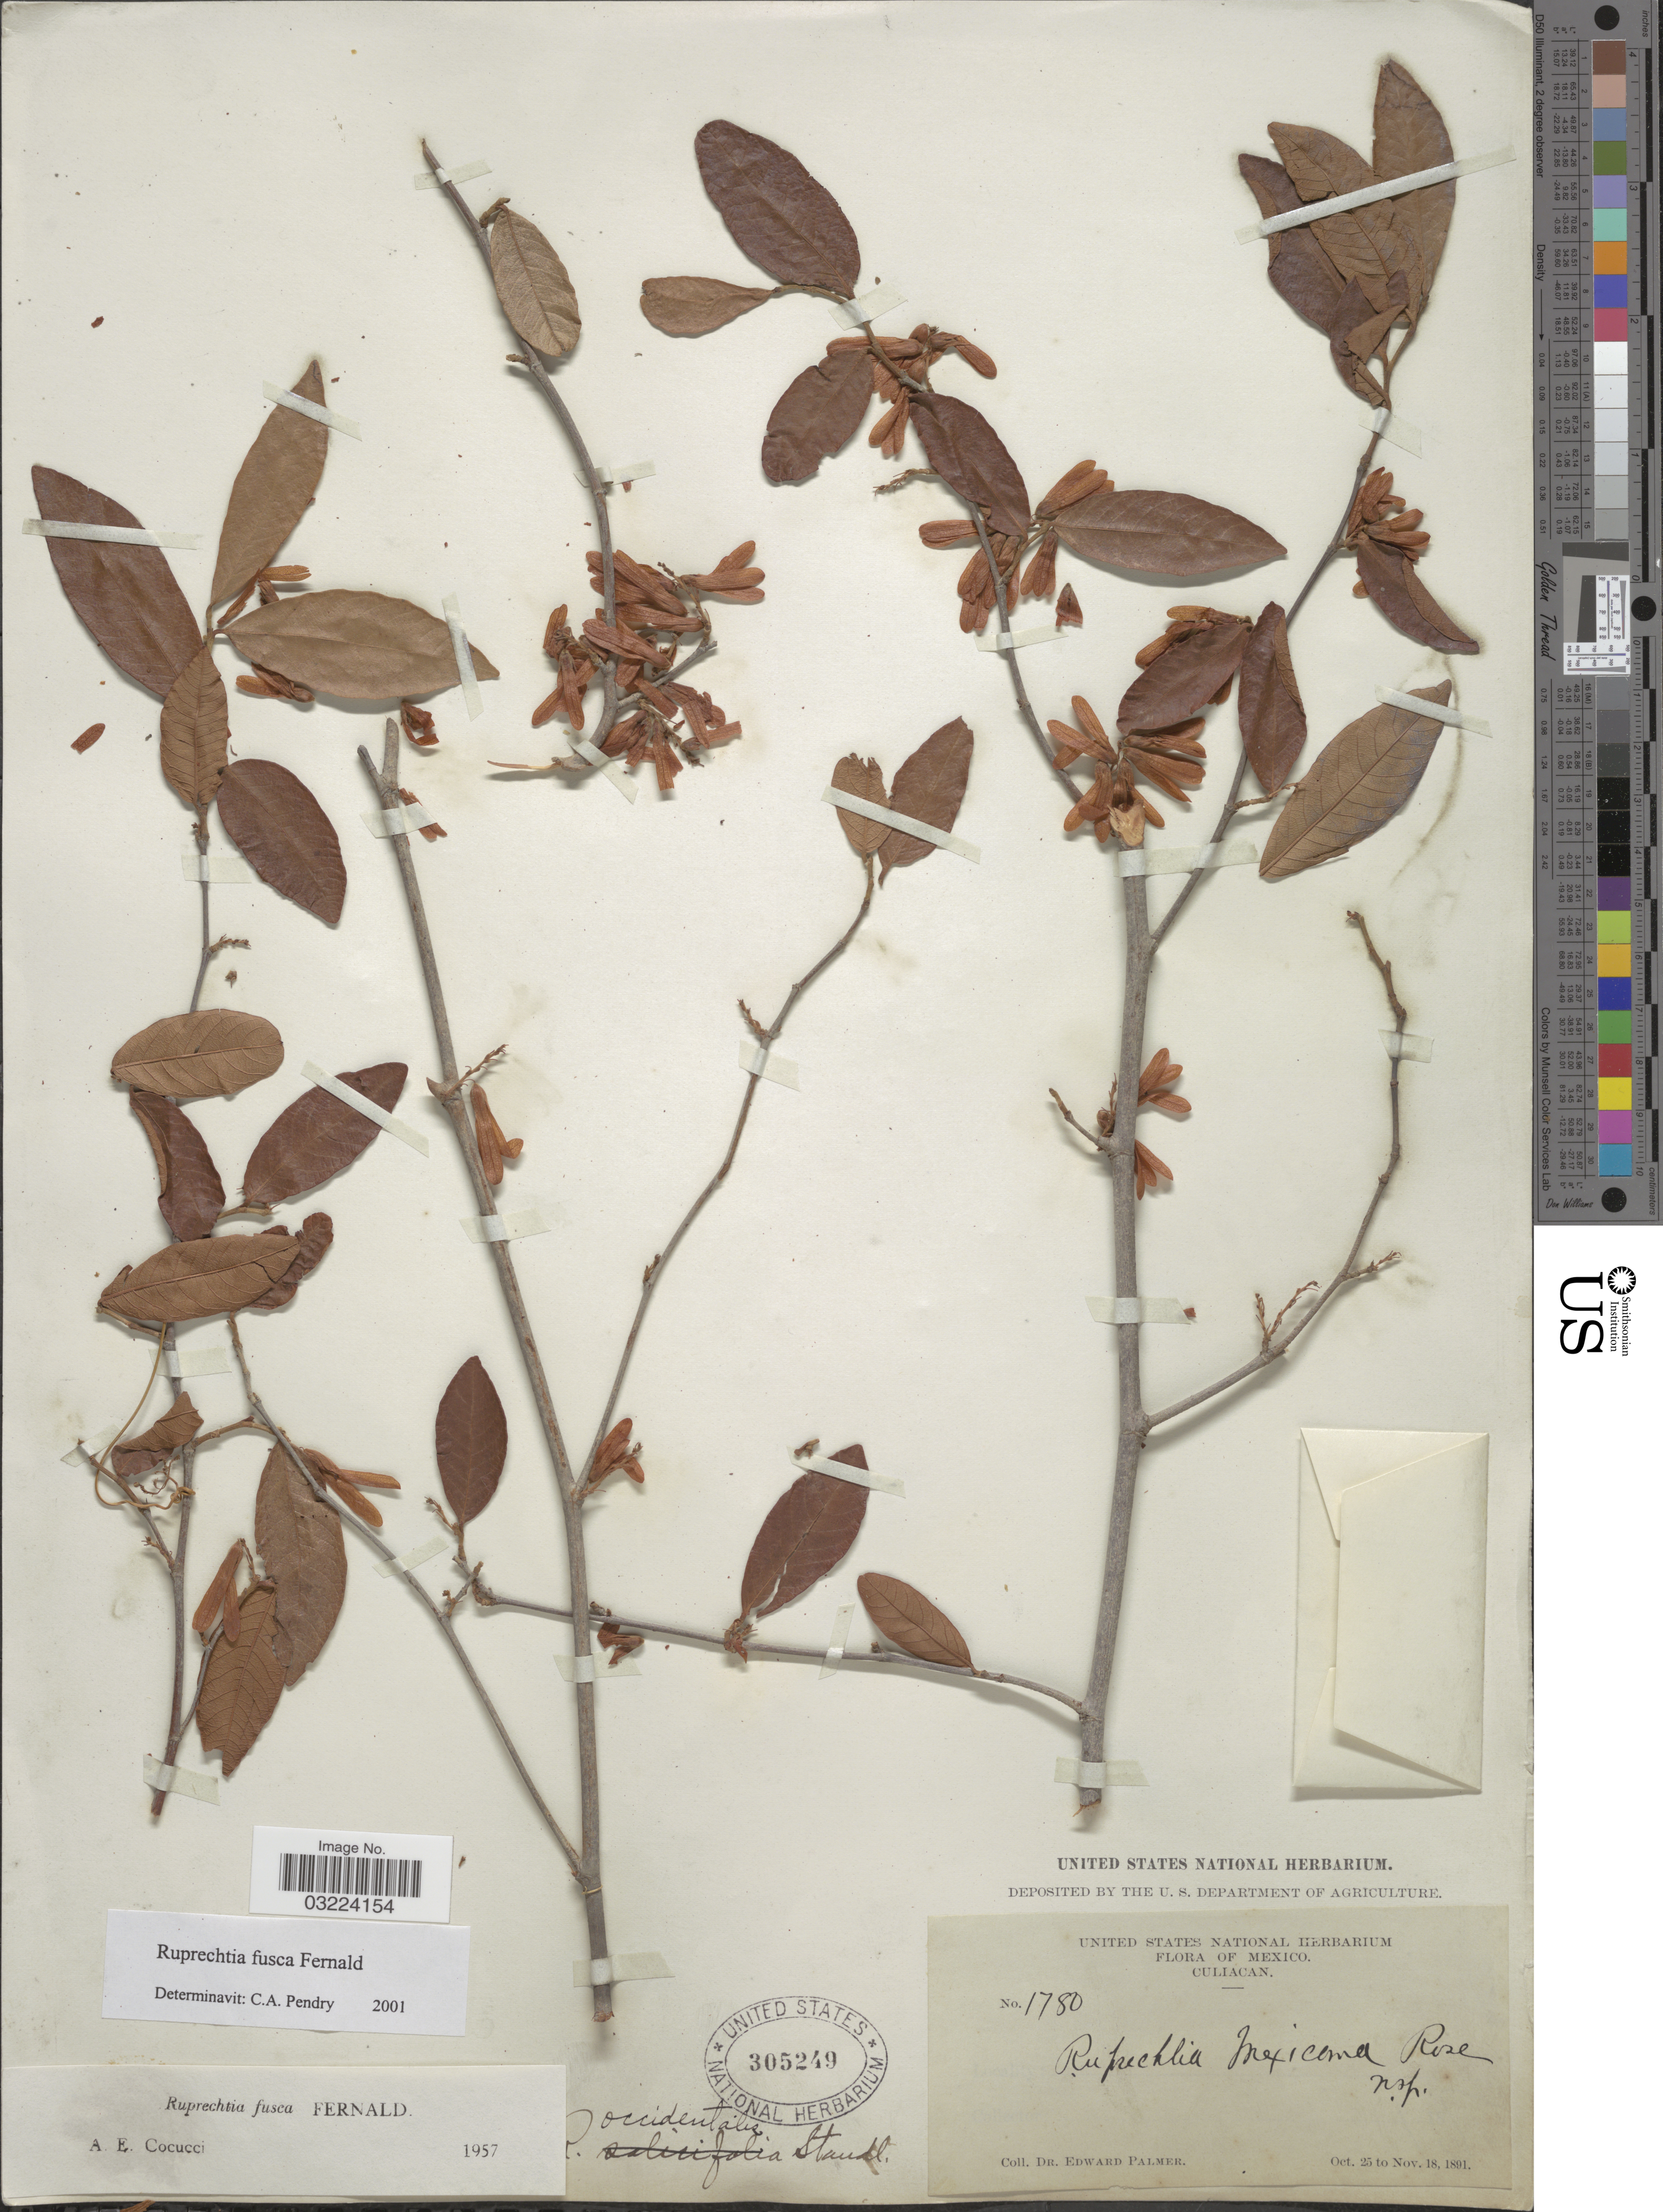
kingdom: Plantae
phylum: Tracheophyta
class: Magnoliopsida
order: Caryophyllales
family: Polygonaceae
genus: Ruprechtia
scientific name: Ruprechtia fusca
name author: Fernald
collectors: E. Palmer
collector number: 1780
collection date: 1891-10-25/1891-11-18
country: Mexico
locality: Culiacan.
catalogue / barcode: US 305249